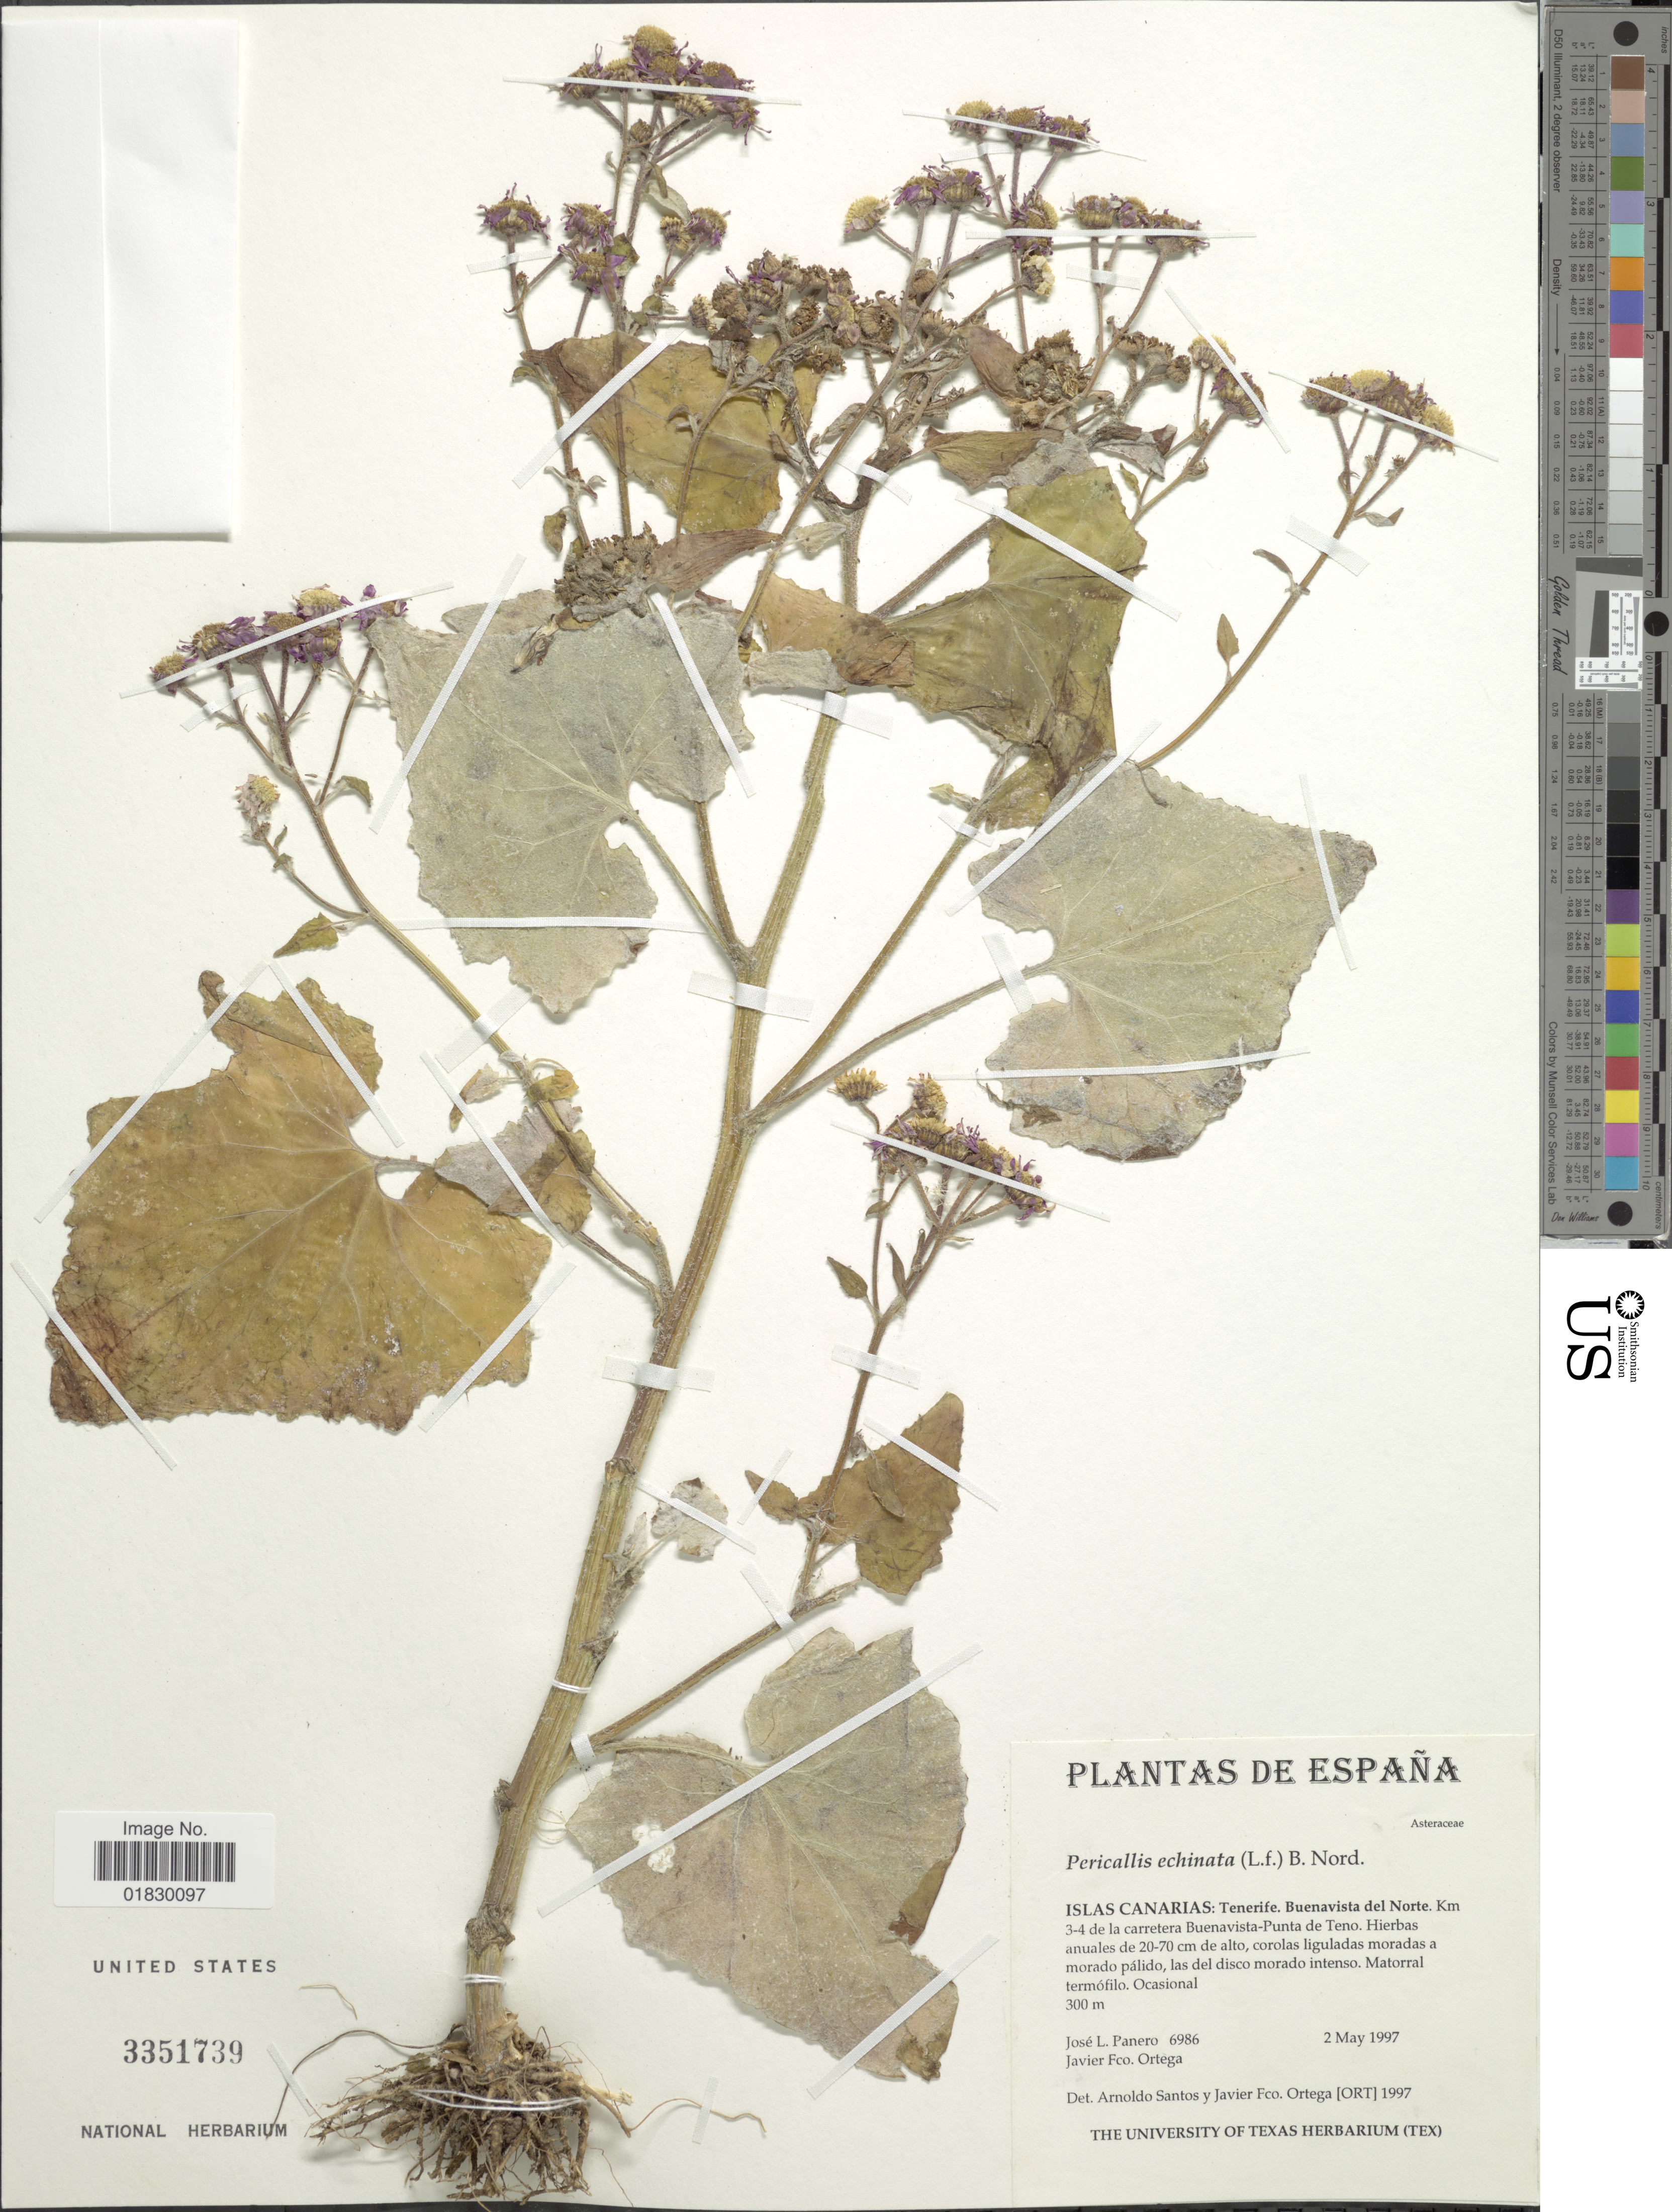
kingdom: Plantae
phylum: Tracheophyta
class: Magnoliopsida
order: Asterales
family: Asteraceae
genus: Pericallis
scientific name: Pericallis echinata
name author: (L. f.) B. Nord.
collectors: J. L. Panero & J. Ortega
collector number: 6986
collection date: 1997-05-02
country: Spain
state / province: Canarias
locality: Islas: Canarias: Tenerife, Buenavist del Norte, Km 3-4 de la carretera Buenavista-Punta de Teno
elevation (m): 300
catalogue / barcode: US 3351739